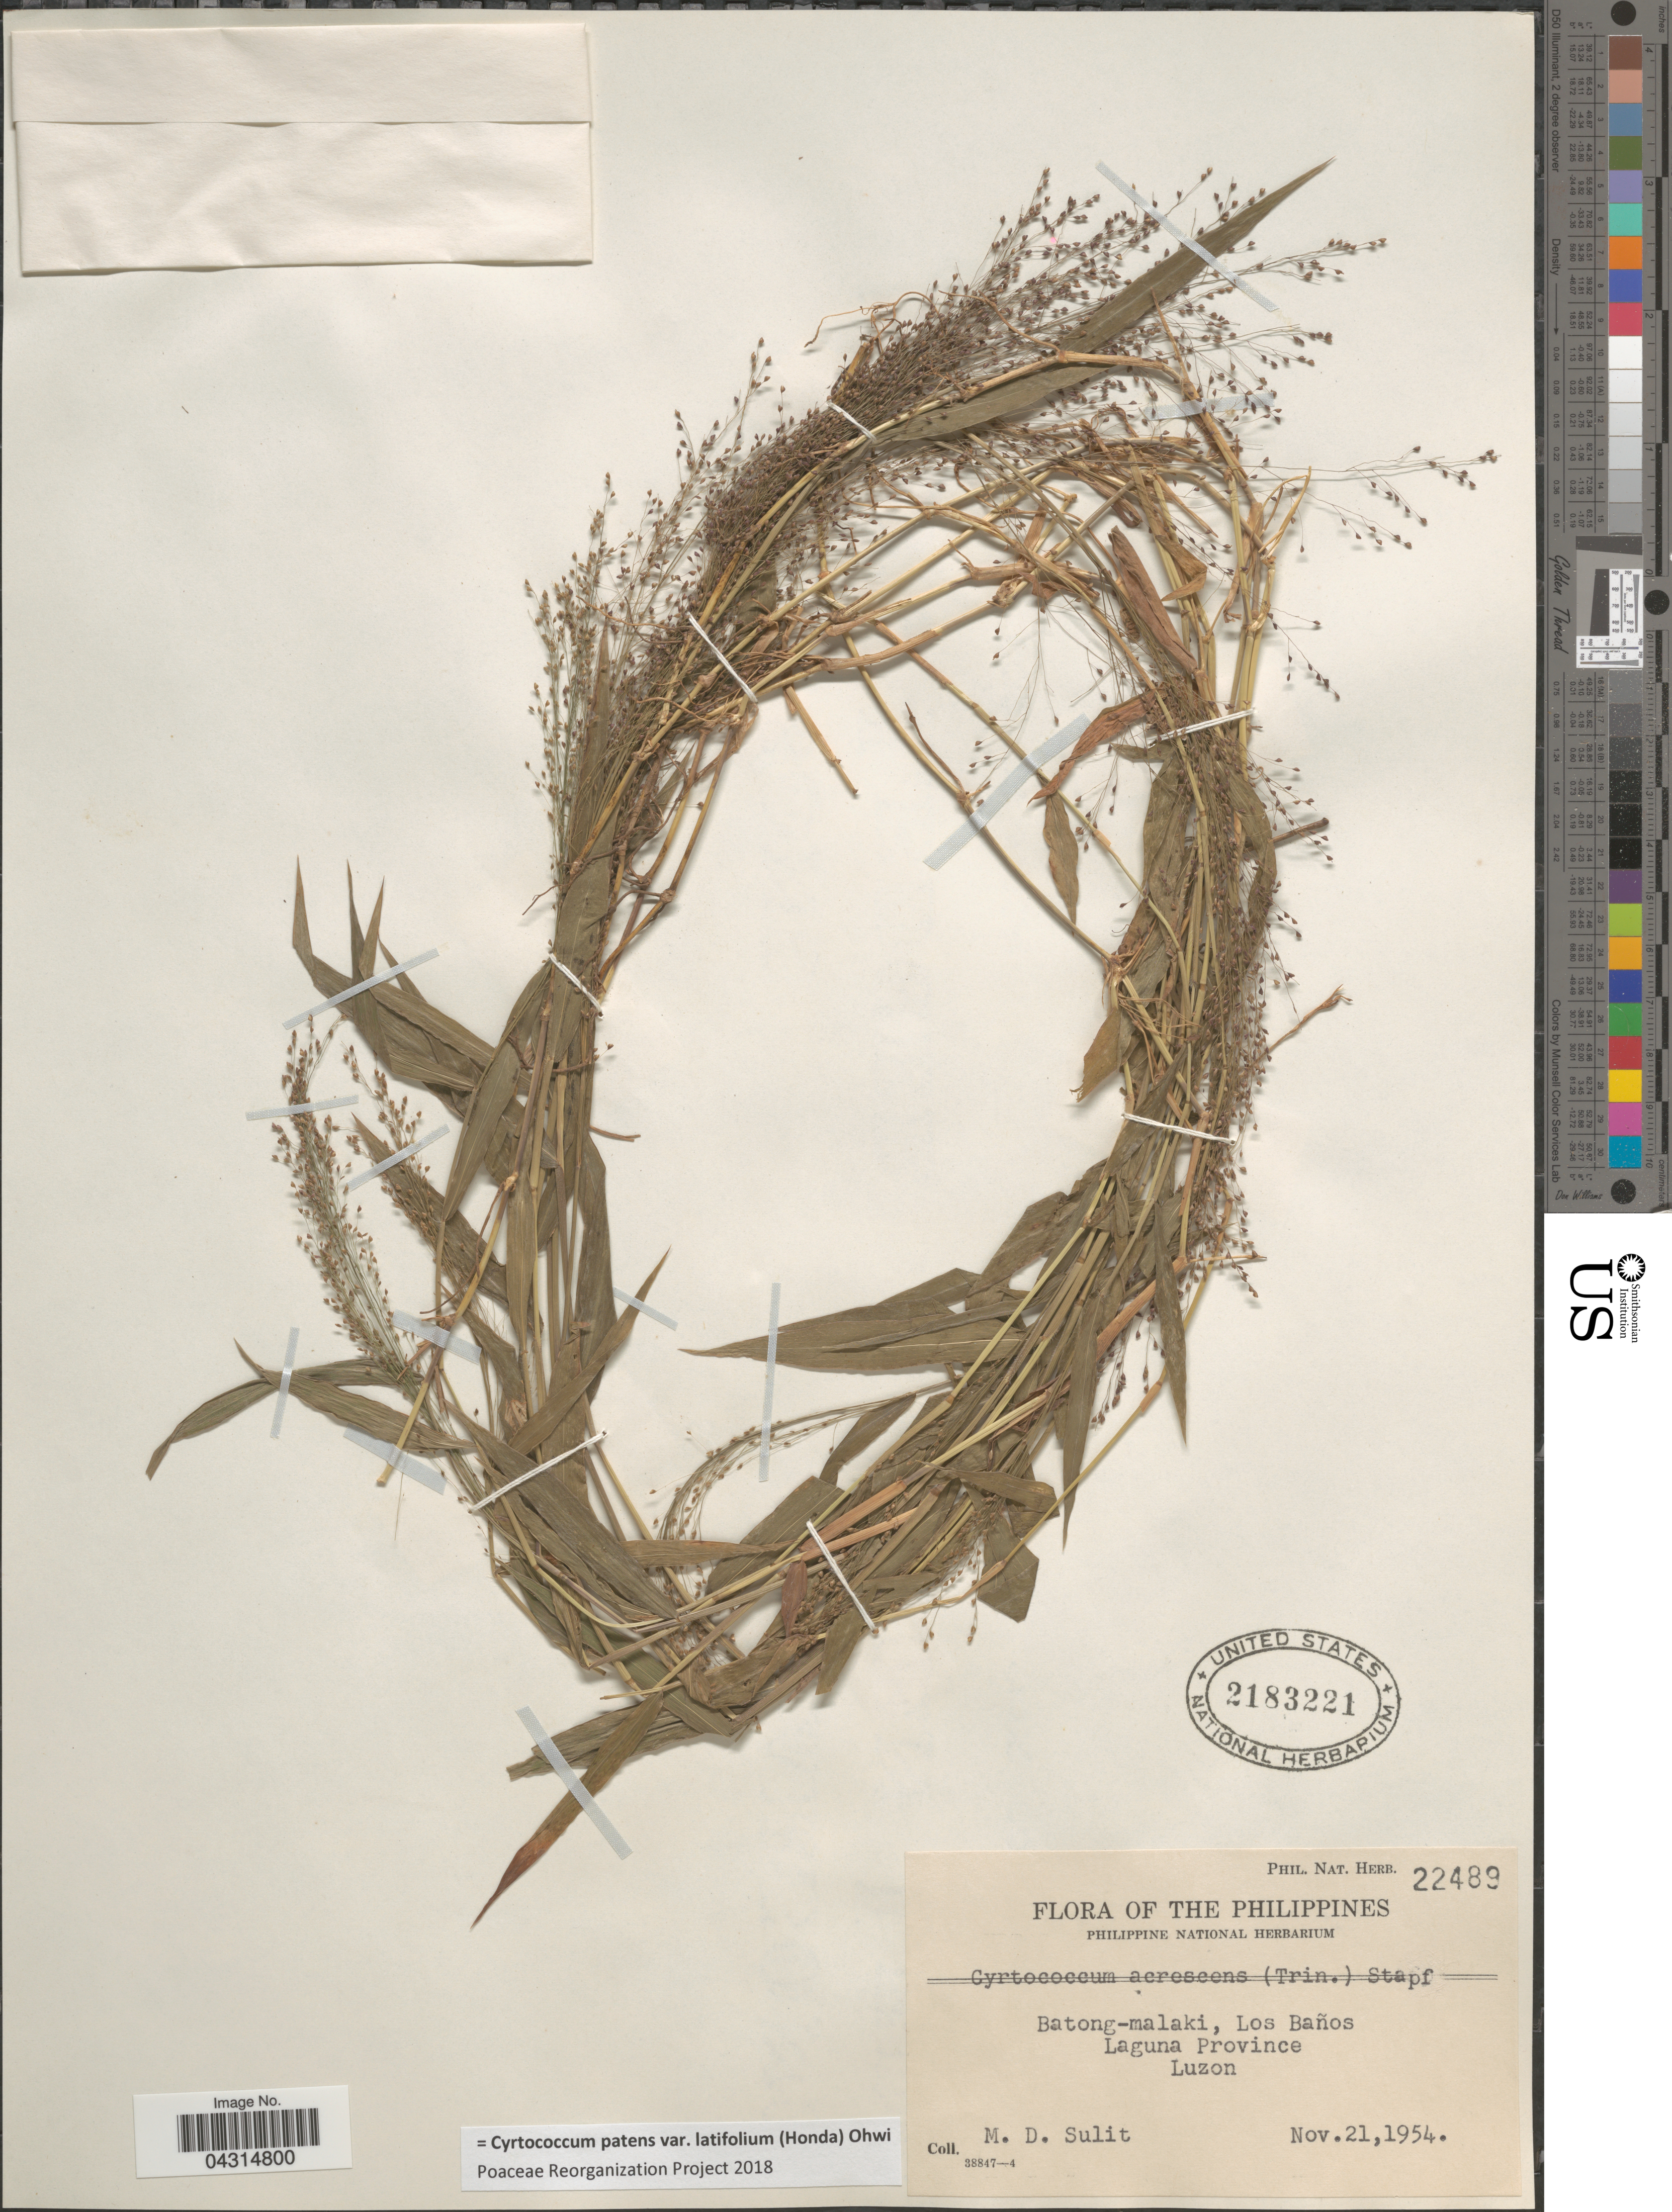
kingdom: Plantae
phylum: Tracheophyta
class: Liliopsida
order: Poales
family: Poaceae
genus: Cyrtococcum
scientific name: Cyrtococcum patens var. latifolium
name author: (Honda) Ohwi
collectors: M. Sulit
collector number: Phil. Nat. Herb. 22489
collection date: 1954-11-21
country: Philippines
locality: Batong-malaki, Los Baños. Laguna Province. Luzon.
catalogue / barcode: US 2183221